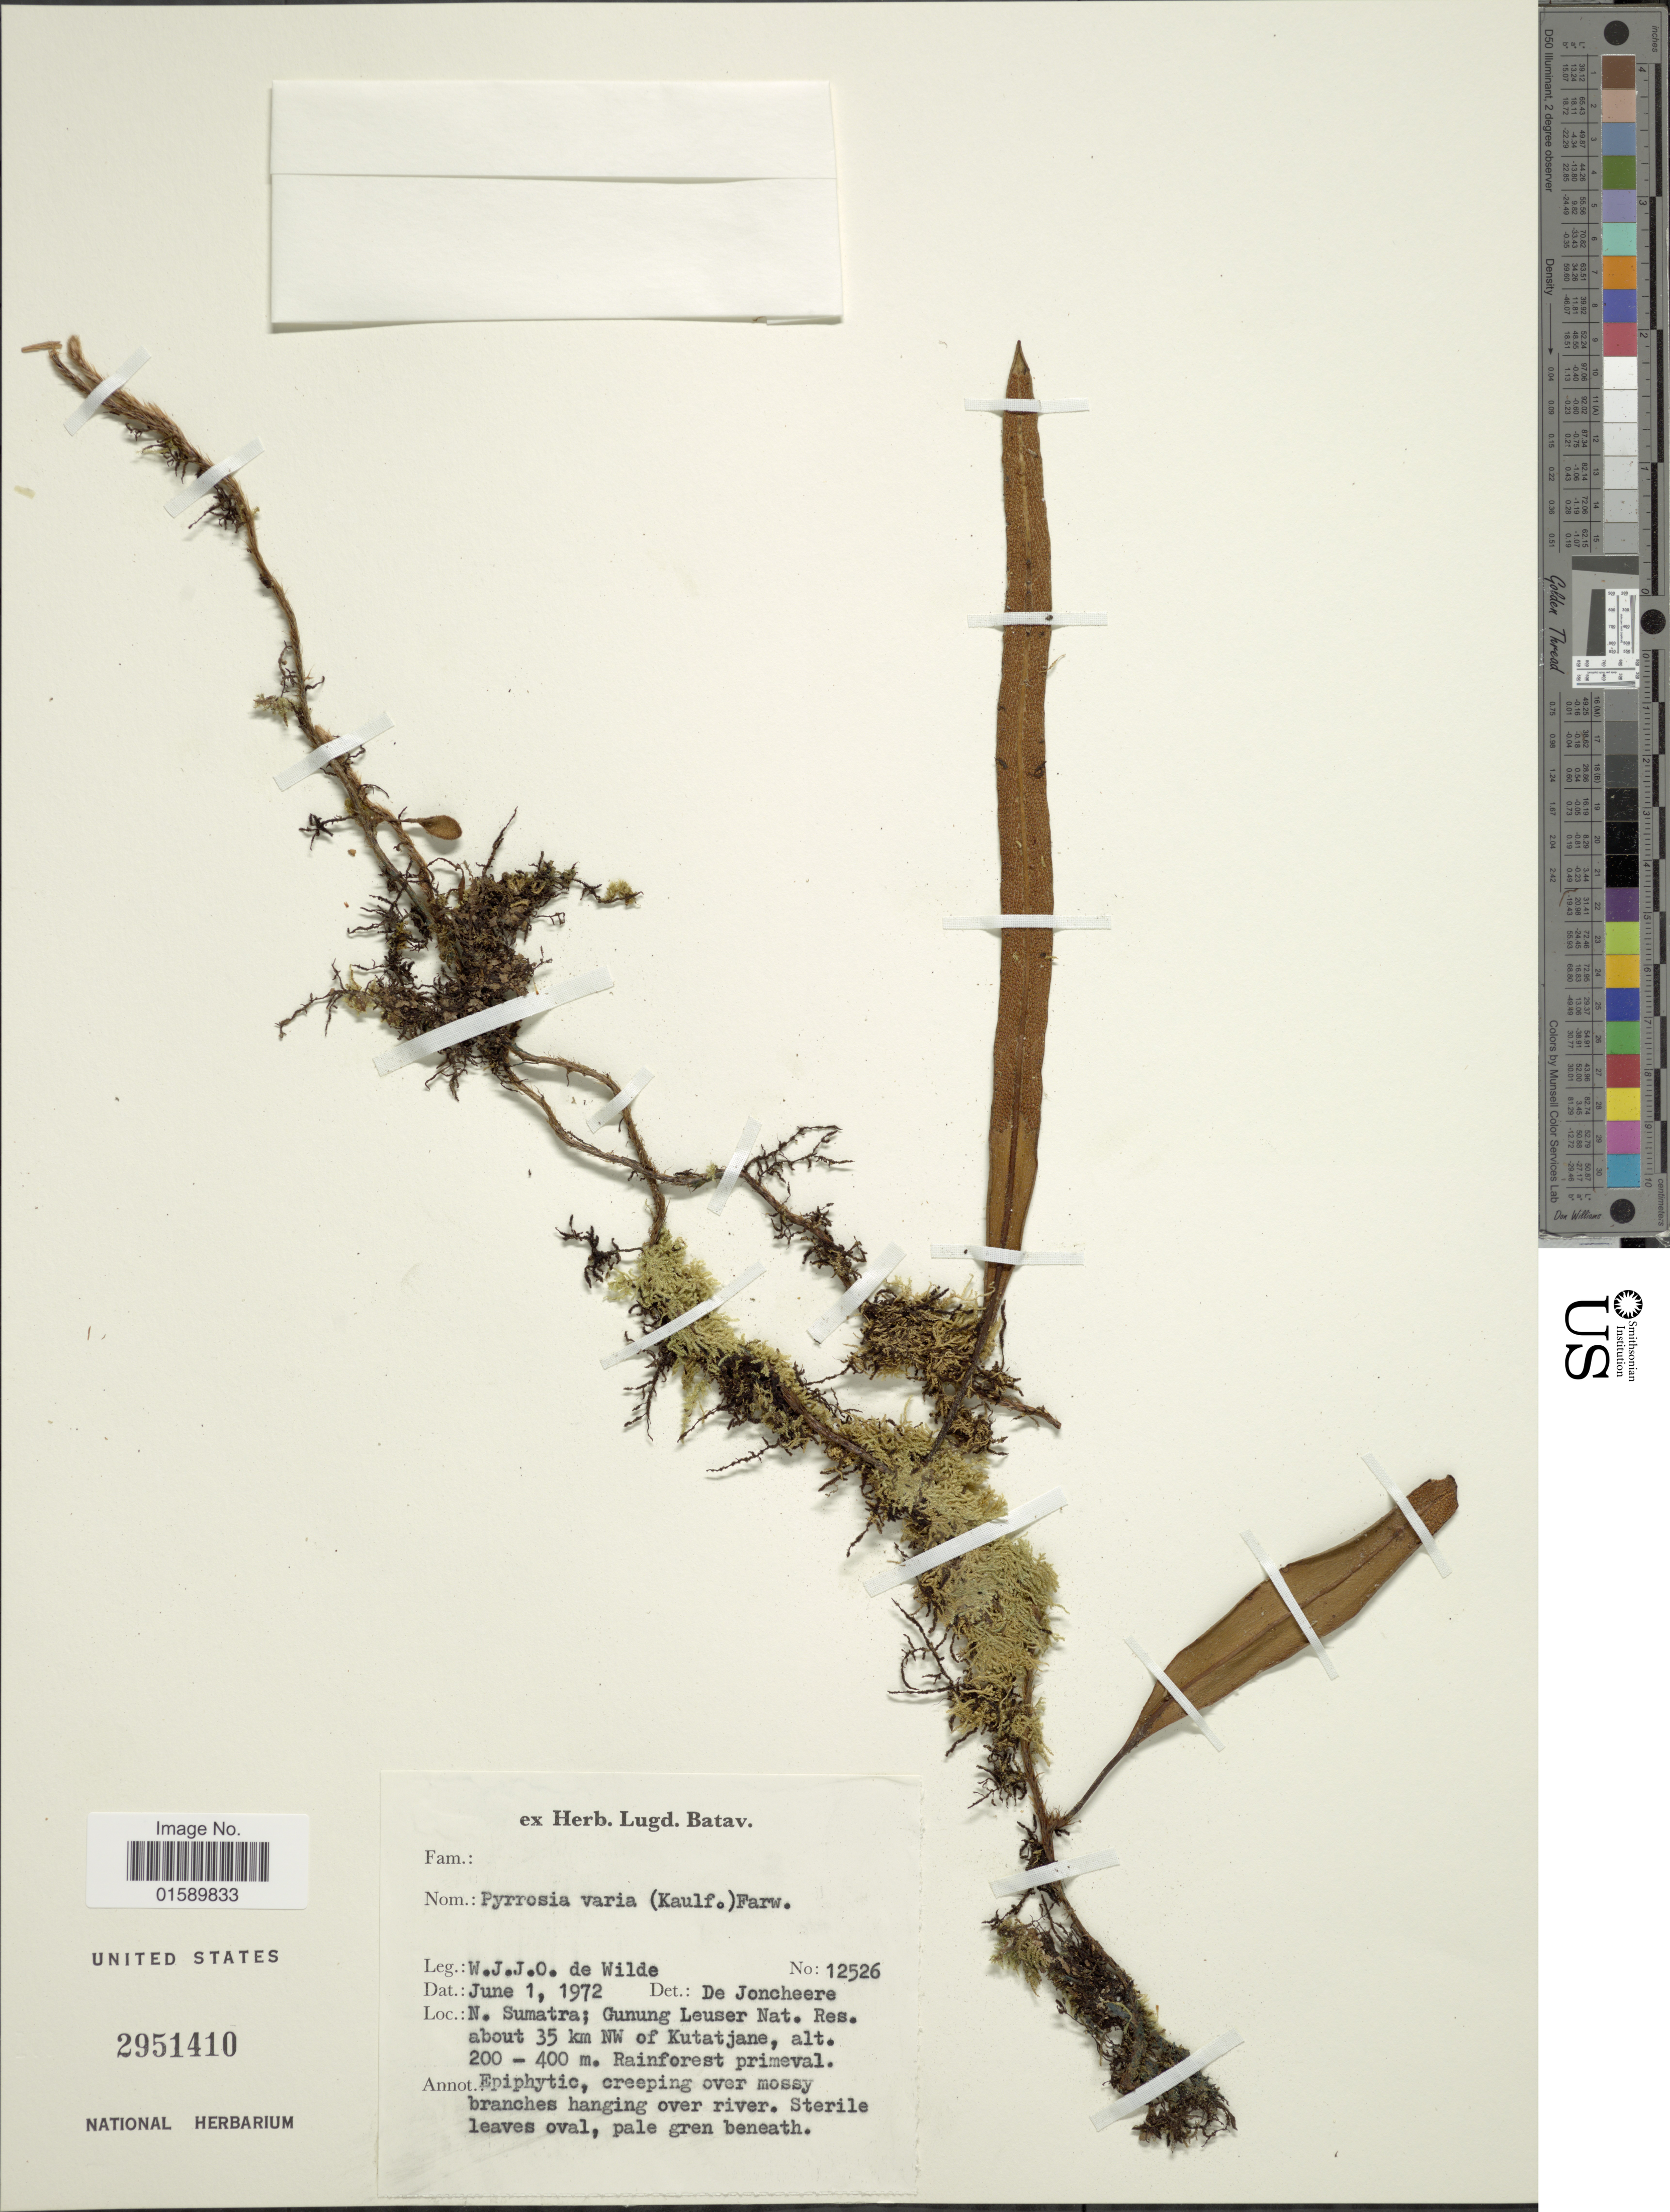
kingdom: Plantae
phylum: Tracheophyta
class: Polypodiopsida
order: Polypodiales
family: Polypodiaceae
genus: Pyrrosia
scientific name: Pyrrosia varia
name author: (Kaulf.) Farw.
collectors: W. J. de Wilde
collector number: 12526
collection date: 1972-06-01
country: Indonesia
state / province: Sumatra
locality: N. Sumatra; Gunung Leuser Nat. Res. about 35 km NW of Kutajane.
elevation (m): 200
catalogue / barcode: US 2951410